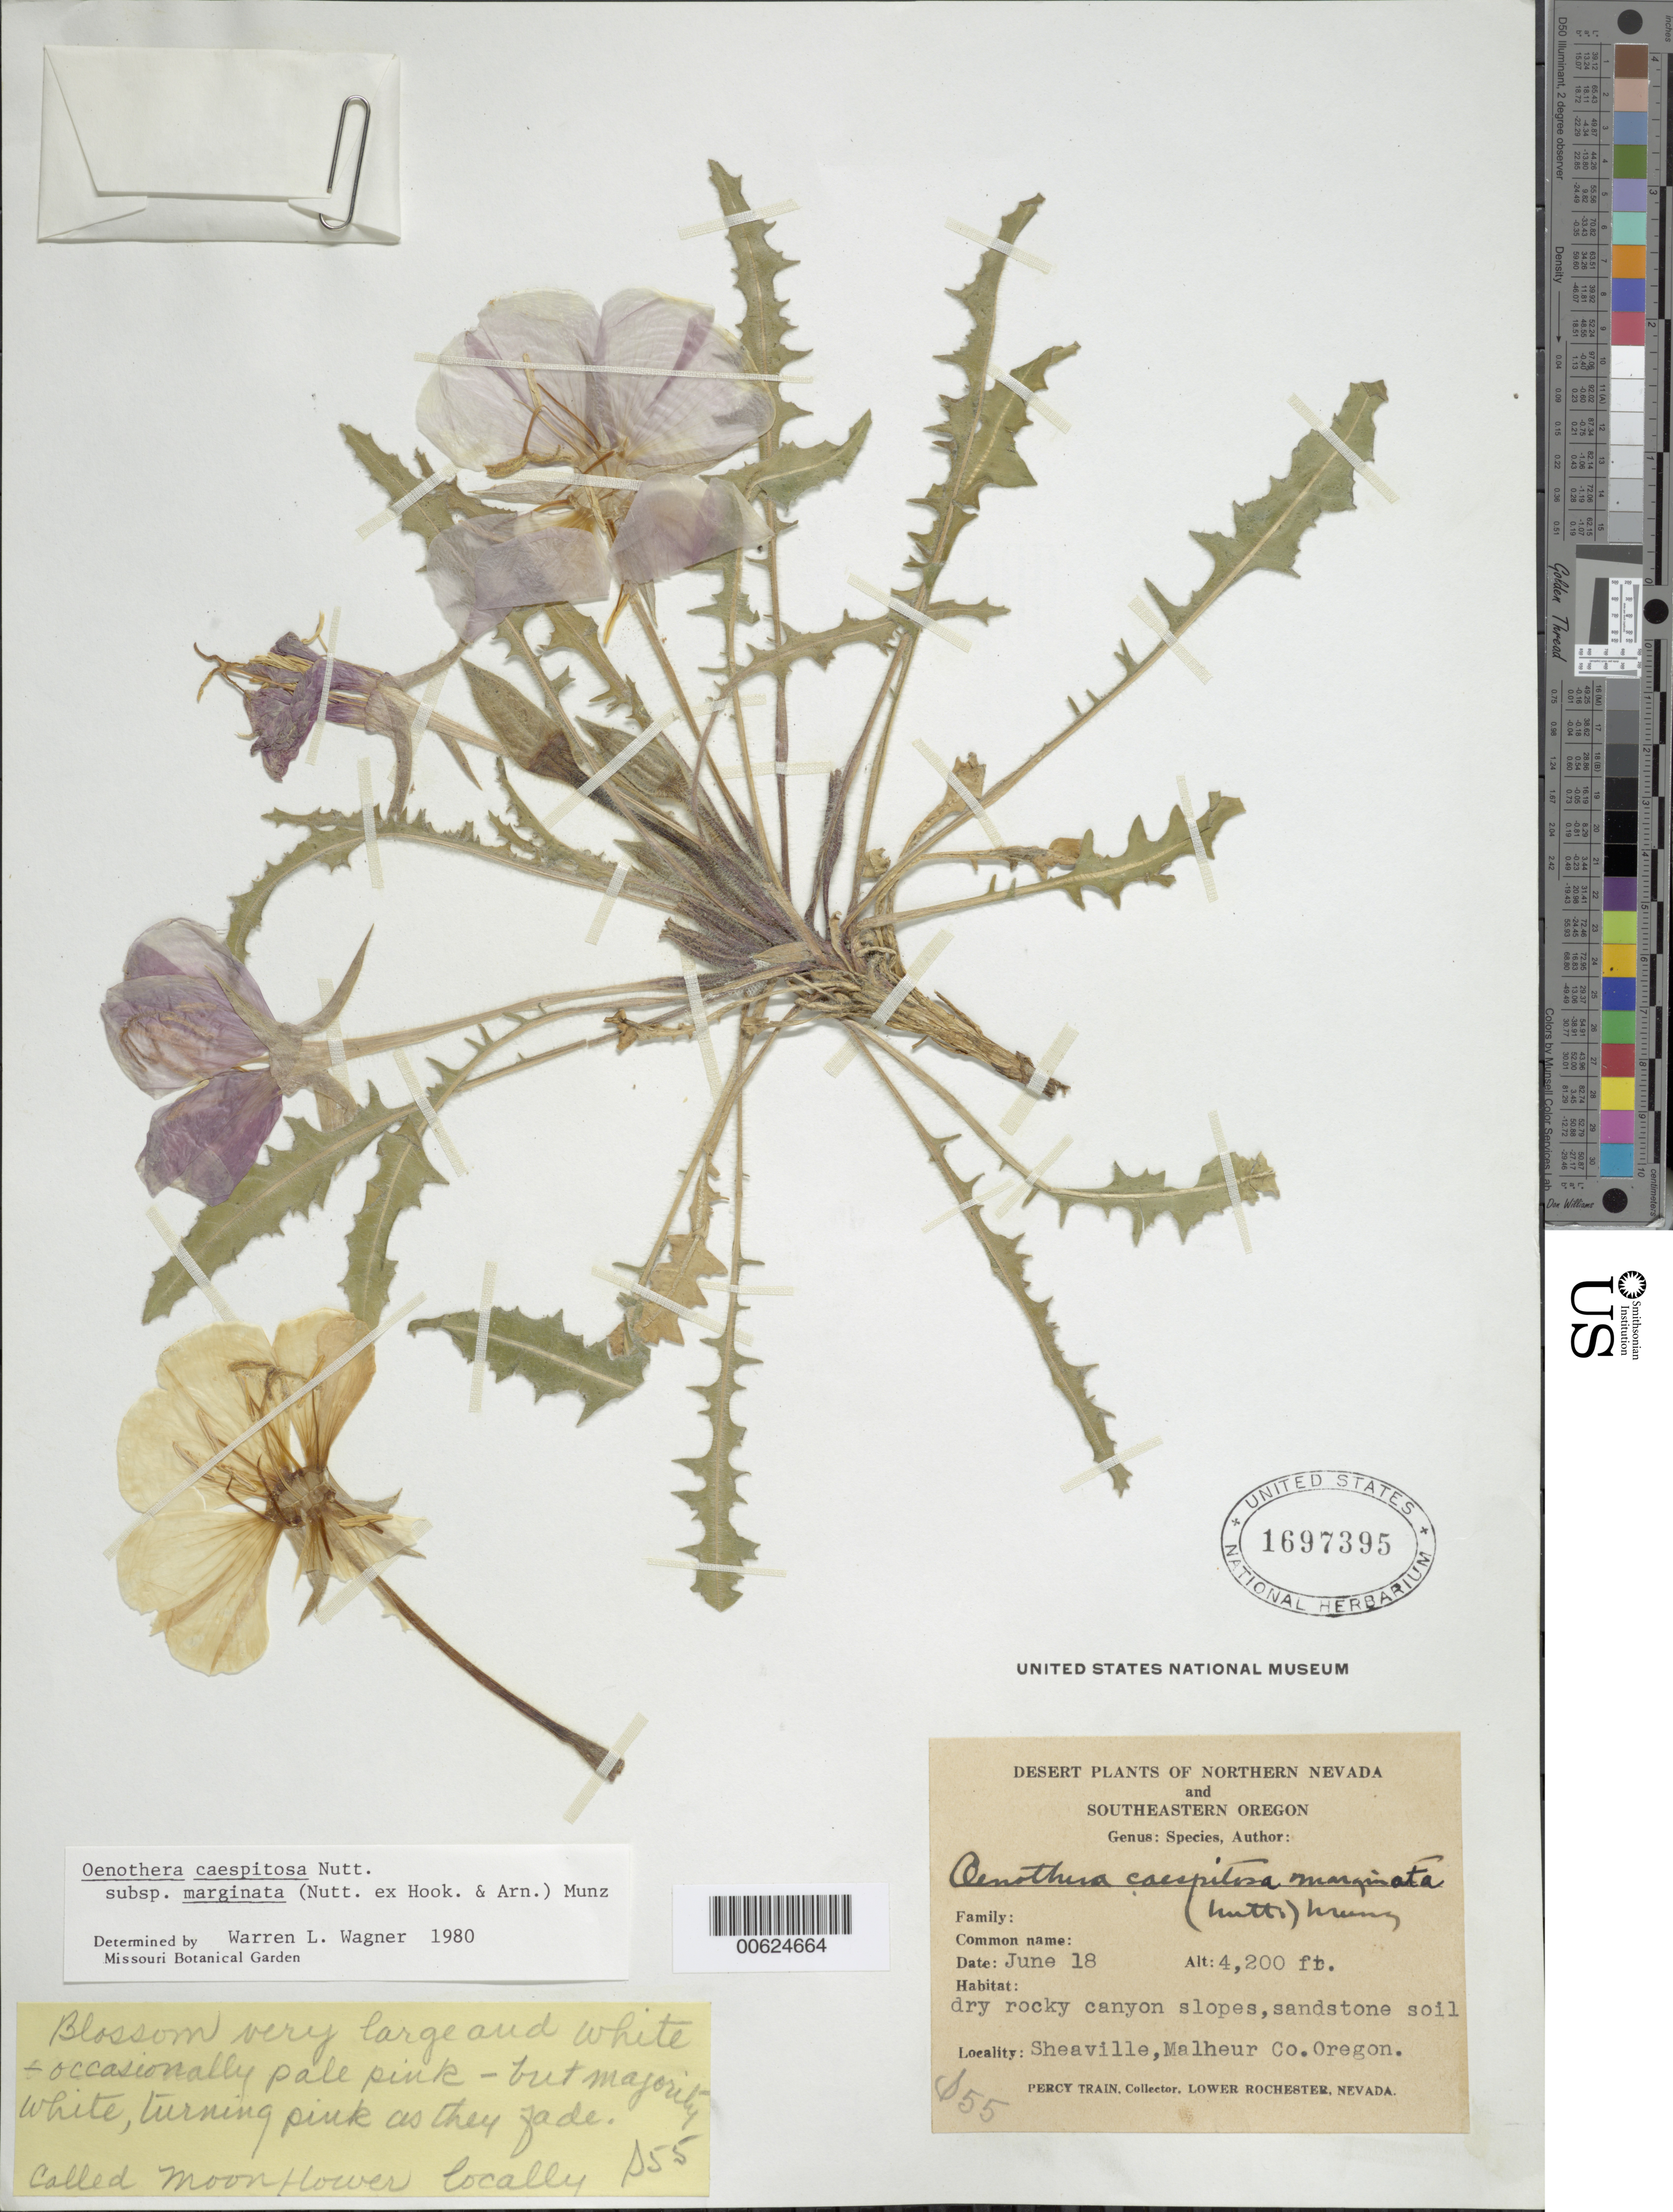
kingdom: Plantae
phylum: Tracheophyta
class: Magnoliopsida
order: Myrtales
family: Onagraceae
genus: Oenothera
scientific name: Oenothera cespitosa subsp. marginata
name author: (Nutt. ex Hook. & Arn.) Munz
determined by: Wagner, W. L., (BOT), Smithsonian Institution - National Museum of Natural History (UNITED STATES)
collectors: P. Train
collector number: S55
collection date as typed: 18 Jun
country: United States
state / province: Oregon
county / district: Malheur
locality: Sheaville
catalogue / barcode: US 1697395